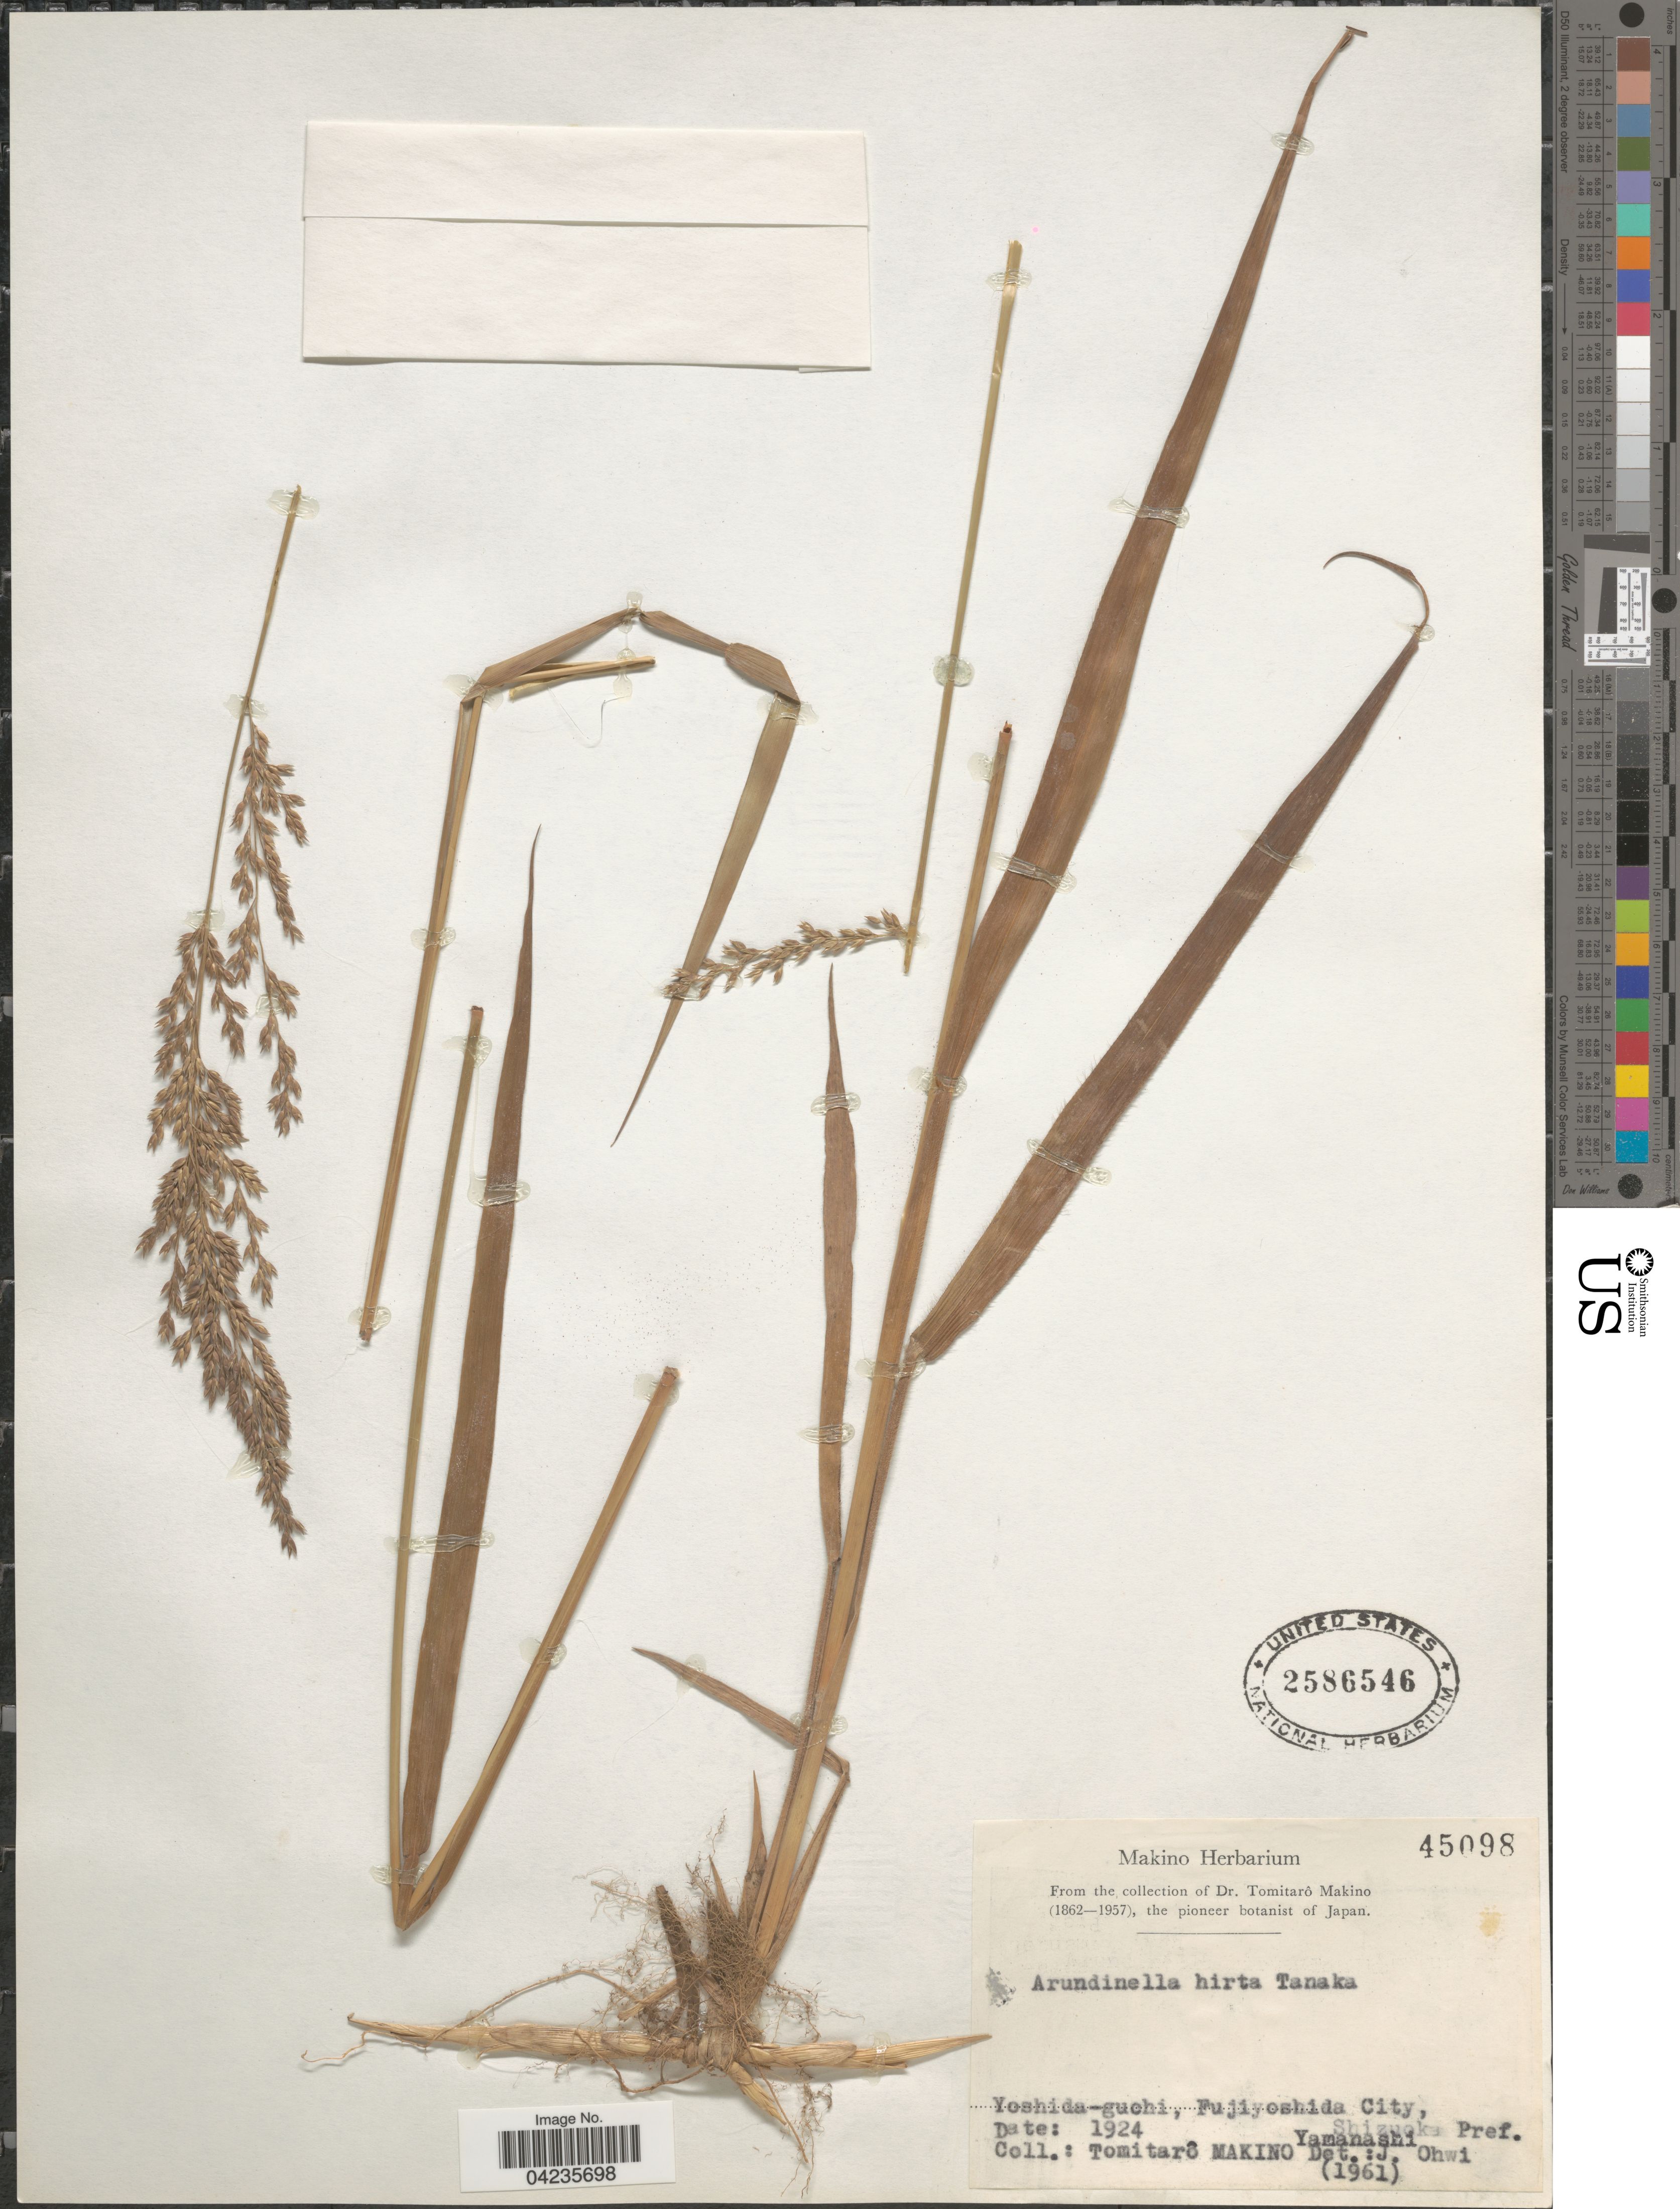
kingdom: Plantae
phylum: Tracheophyta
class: Liliopsida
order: Poales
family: Poaceae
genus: Arundinella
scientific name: Arundinella hirta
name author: (Thunb.) Tanaka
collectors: T. Makino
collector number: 45098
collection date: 1924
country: Japan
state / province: Sizuoka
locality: Yoshida-guchi, Fujiyoshida City, Shizuoka Pref.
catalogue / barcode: US 2586546